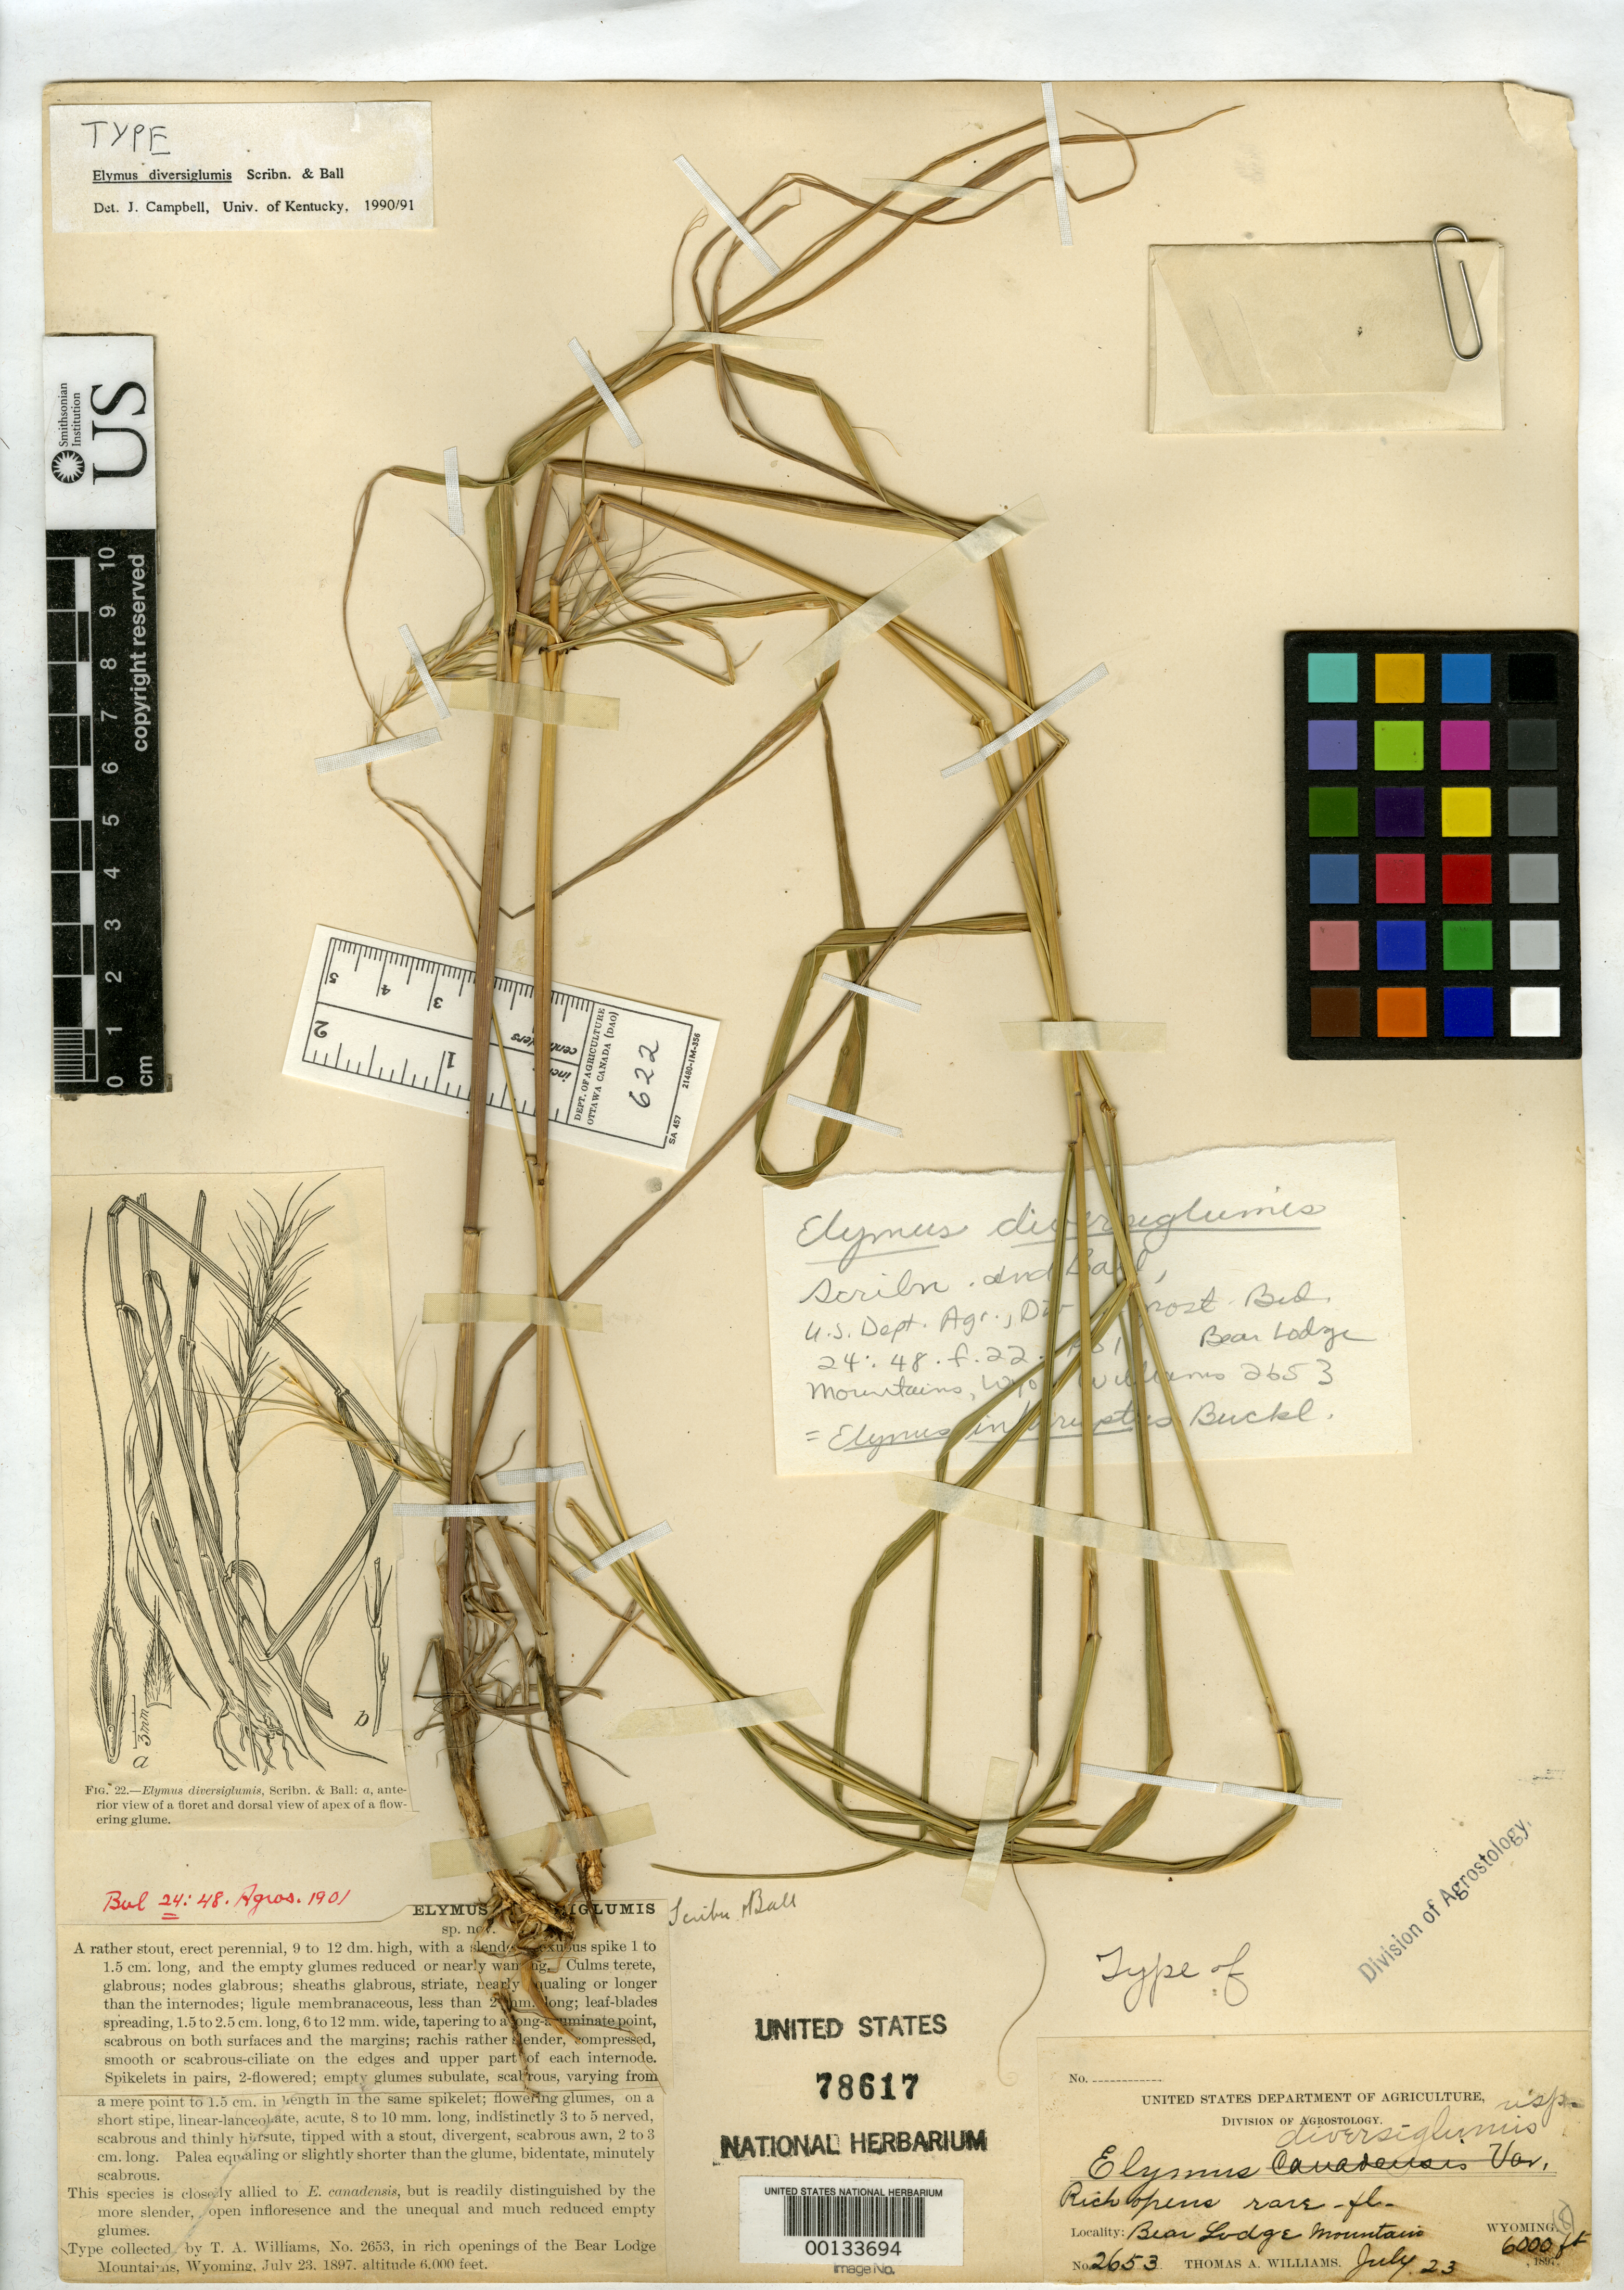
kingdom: Plantae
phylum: Tracheophyta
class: Liliopsida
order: Poales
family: Poaceae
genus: Elymus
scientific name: Elymus diversiglumis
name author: Scribn. & C.R. Ball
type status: Isotype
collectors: T. A. Williams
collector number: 2653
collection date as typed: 23 Jul 1897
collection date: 1897-07-23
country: United States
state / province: Wyoming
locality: Bear Lodge Mountains.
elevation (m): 1829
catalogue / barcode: US 78617